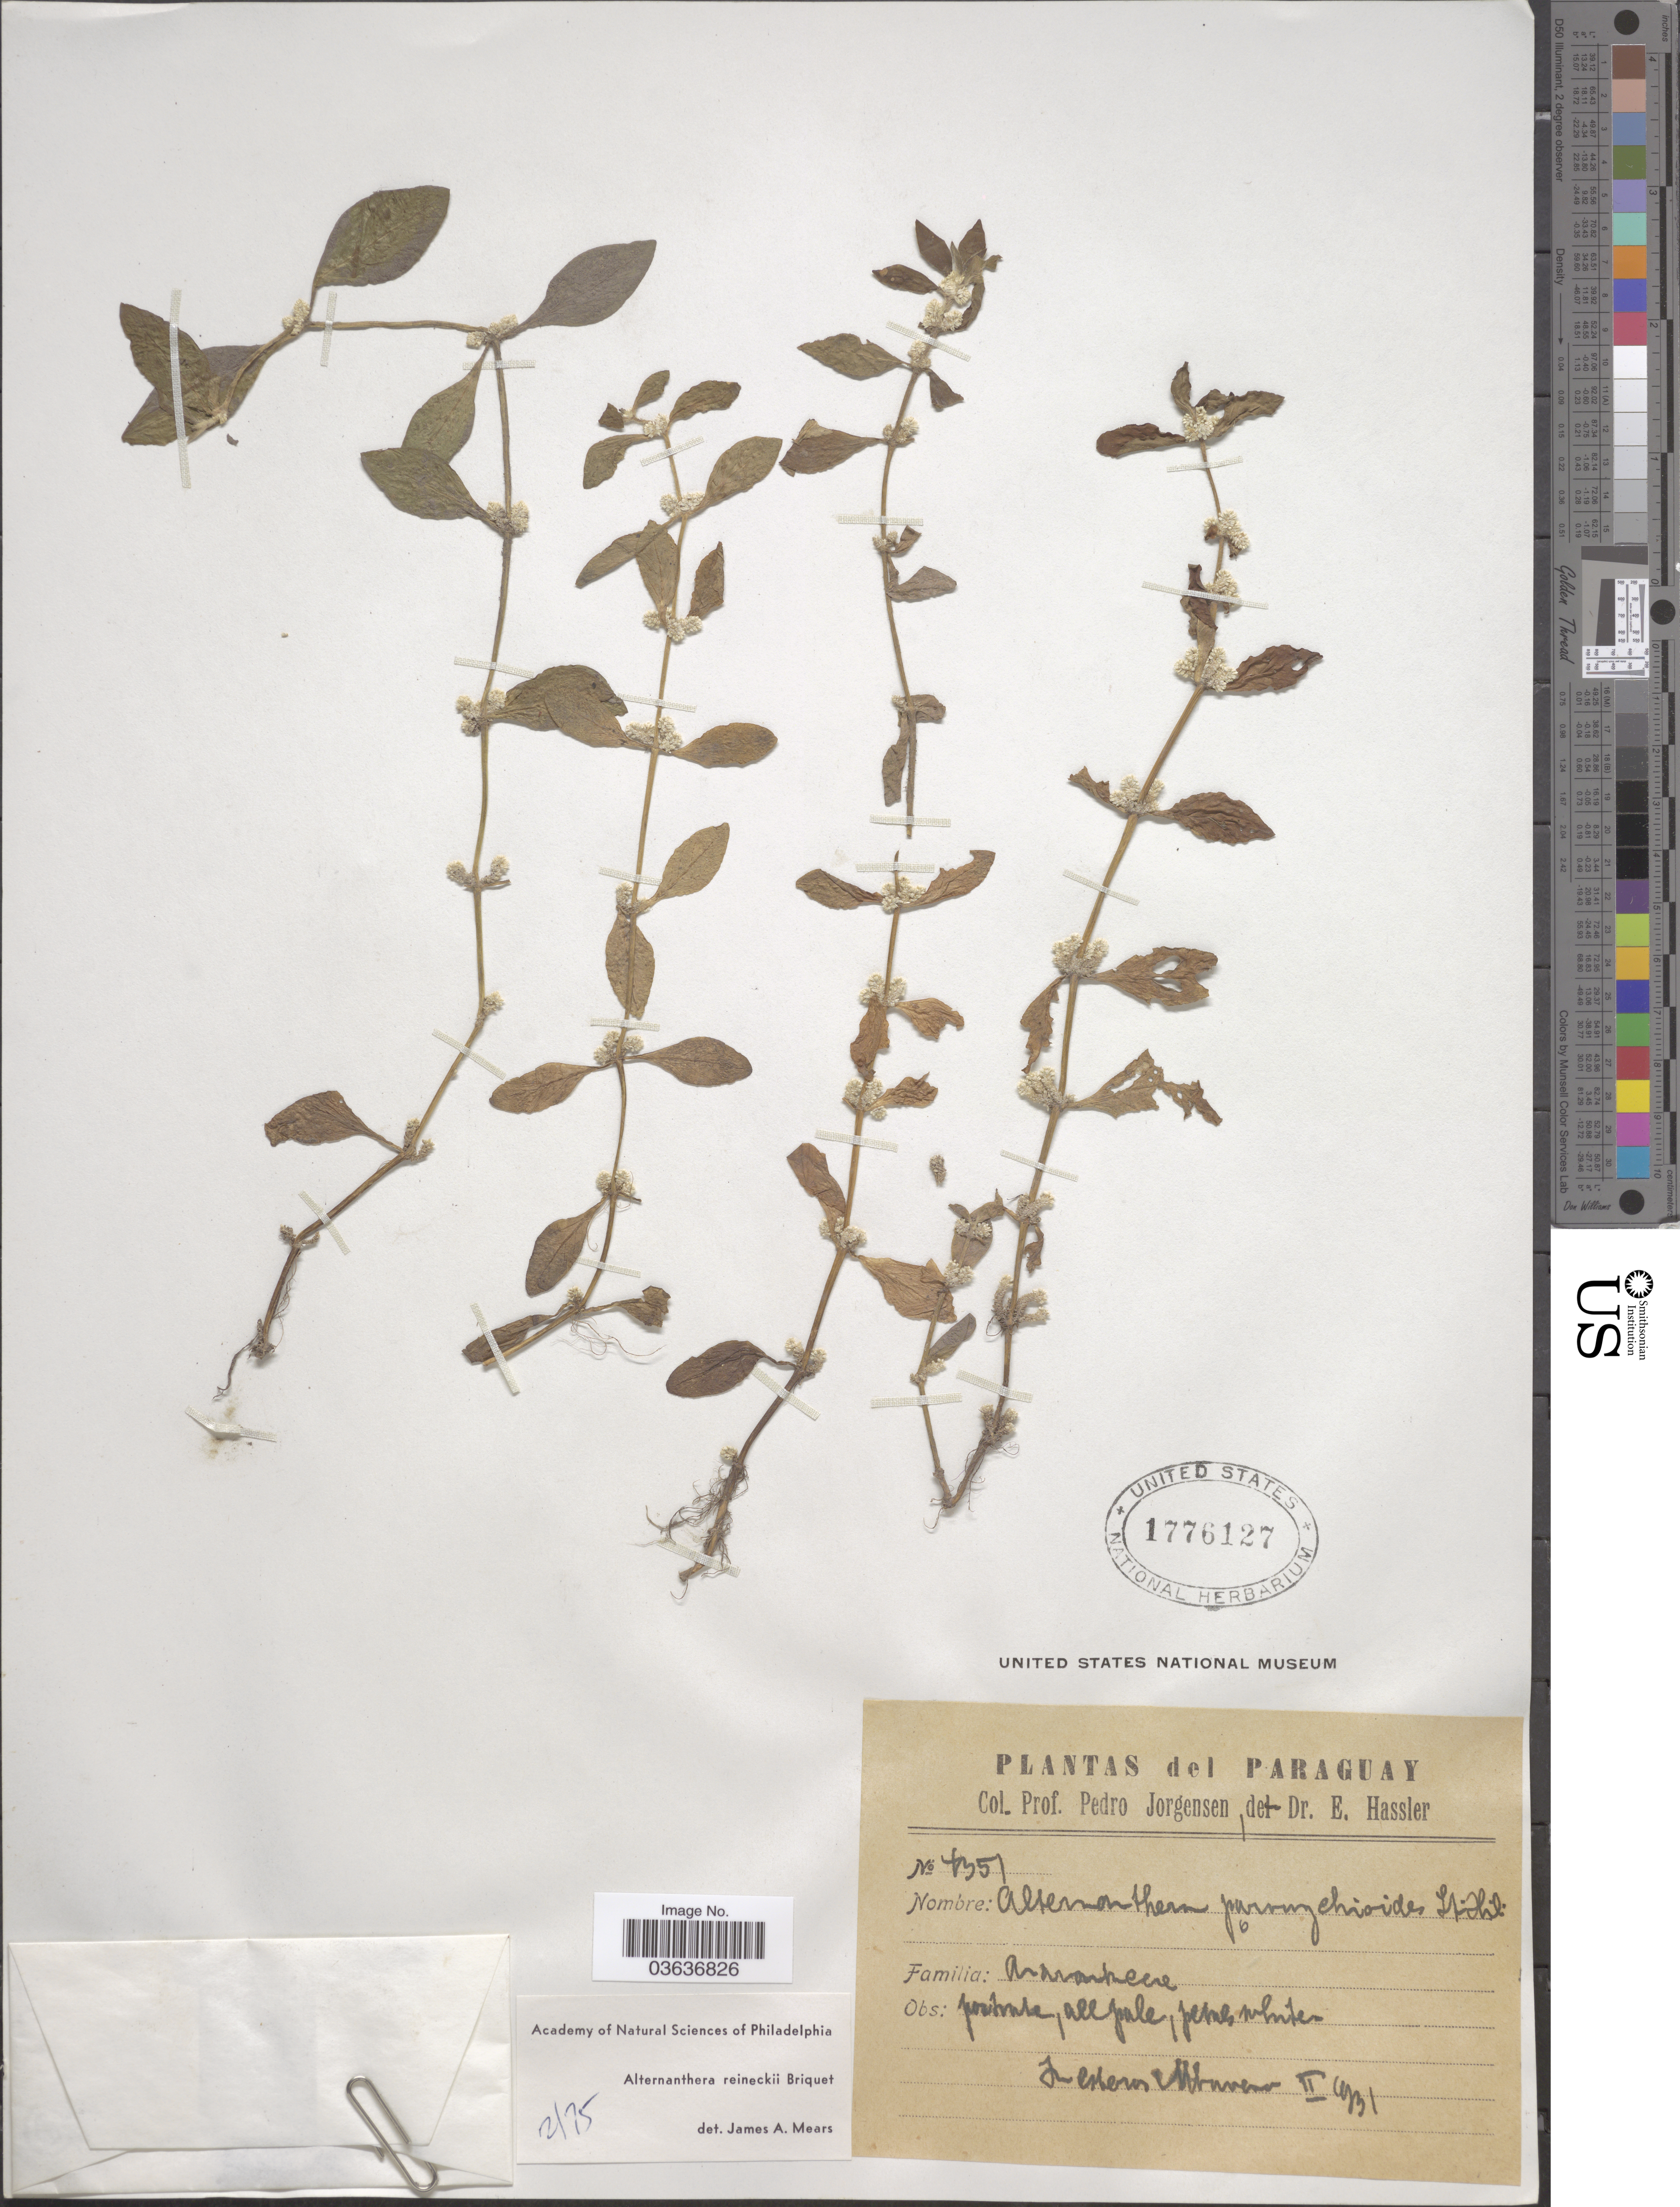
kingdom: Plantae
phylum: Tracheophyta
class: Magnoliopsida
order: Caryophyllales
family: Amaranthaceae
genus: Alternanthera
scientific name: Alternanthera reineckii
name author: Briq.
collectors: P. Jörgensen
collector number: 6351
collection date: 1931-02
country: Paraguay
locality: Mbuvero [interpreted]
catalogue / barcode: US 1776127